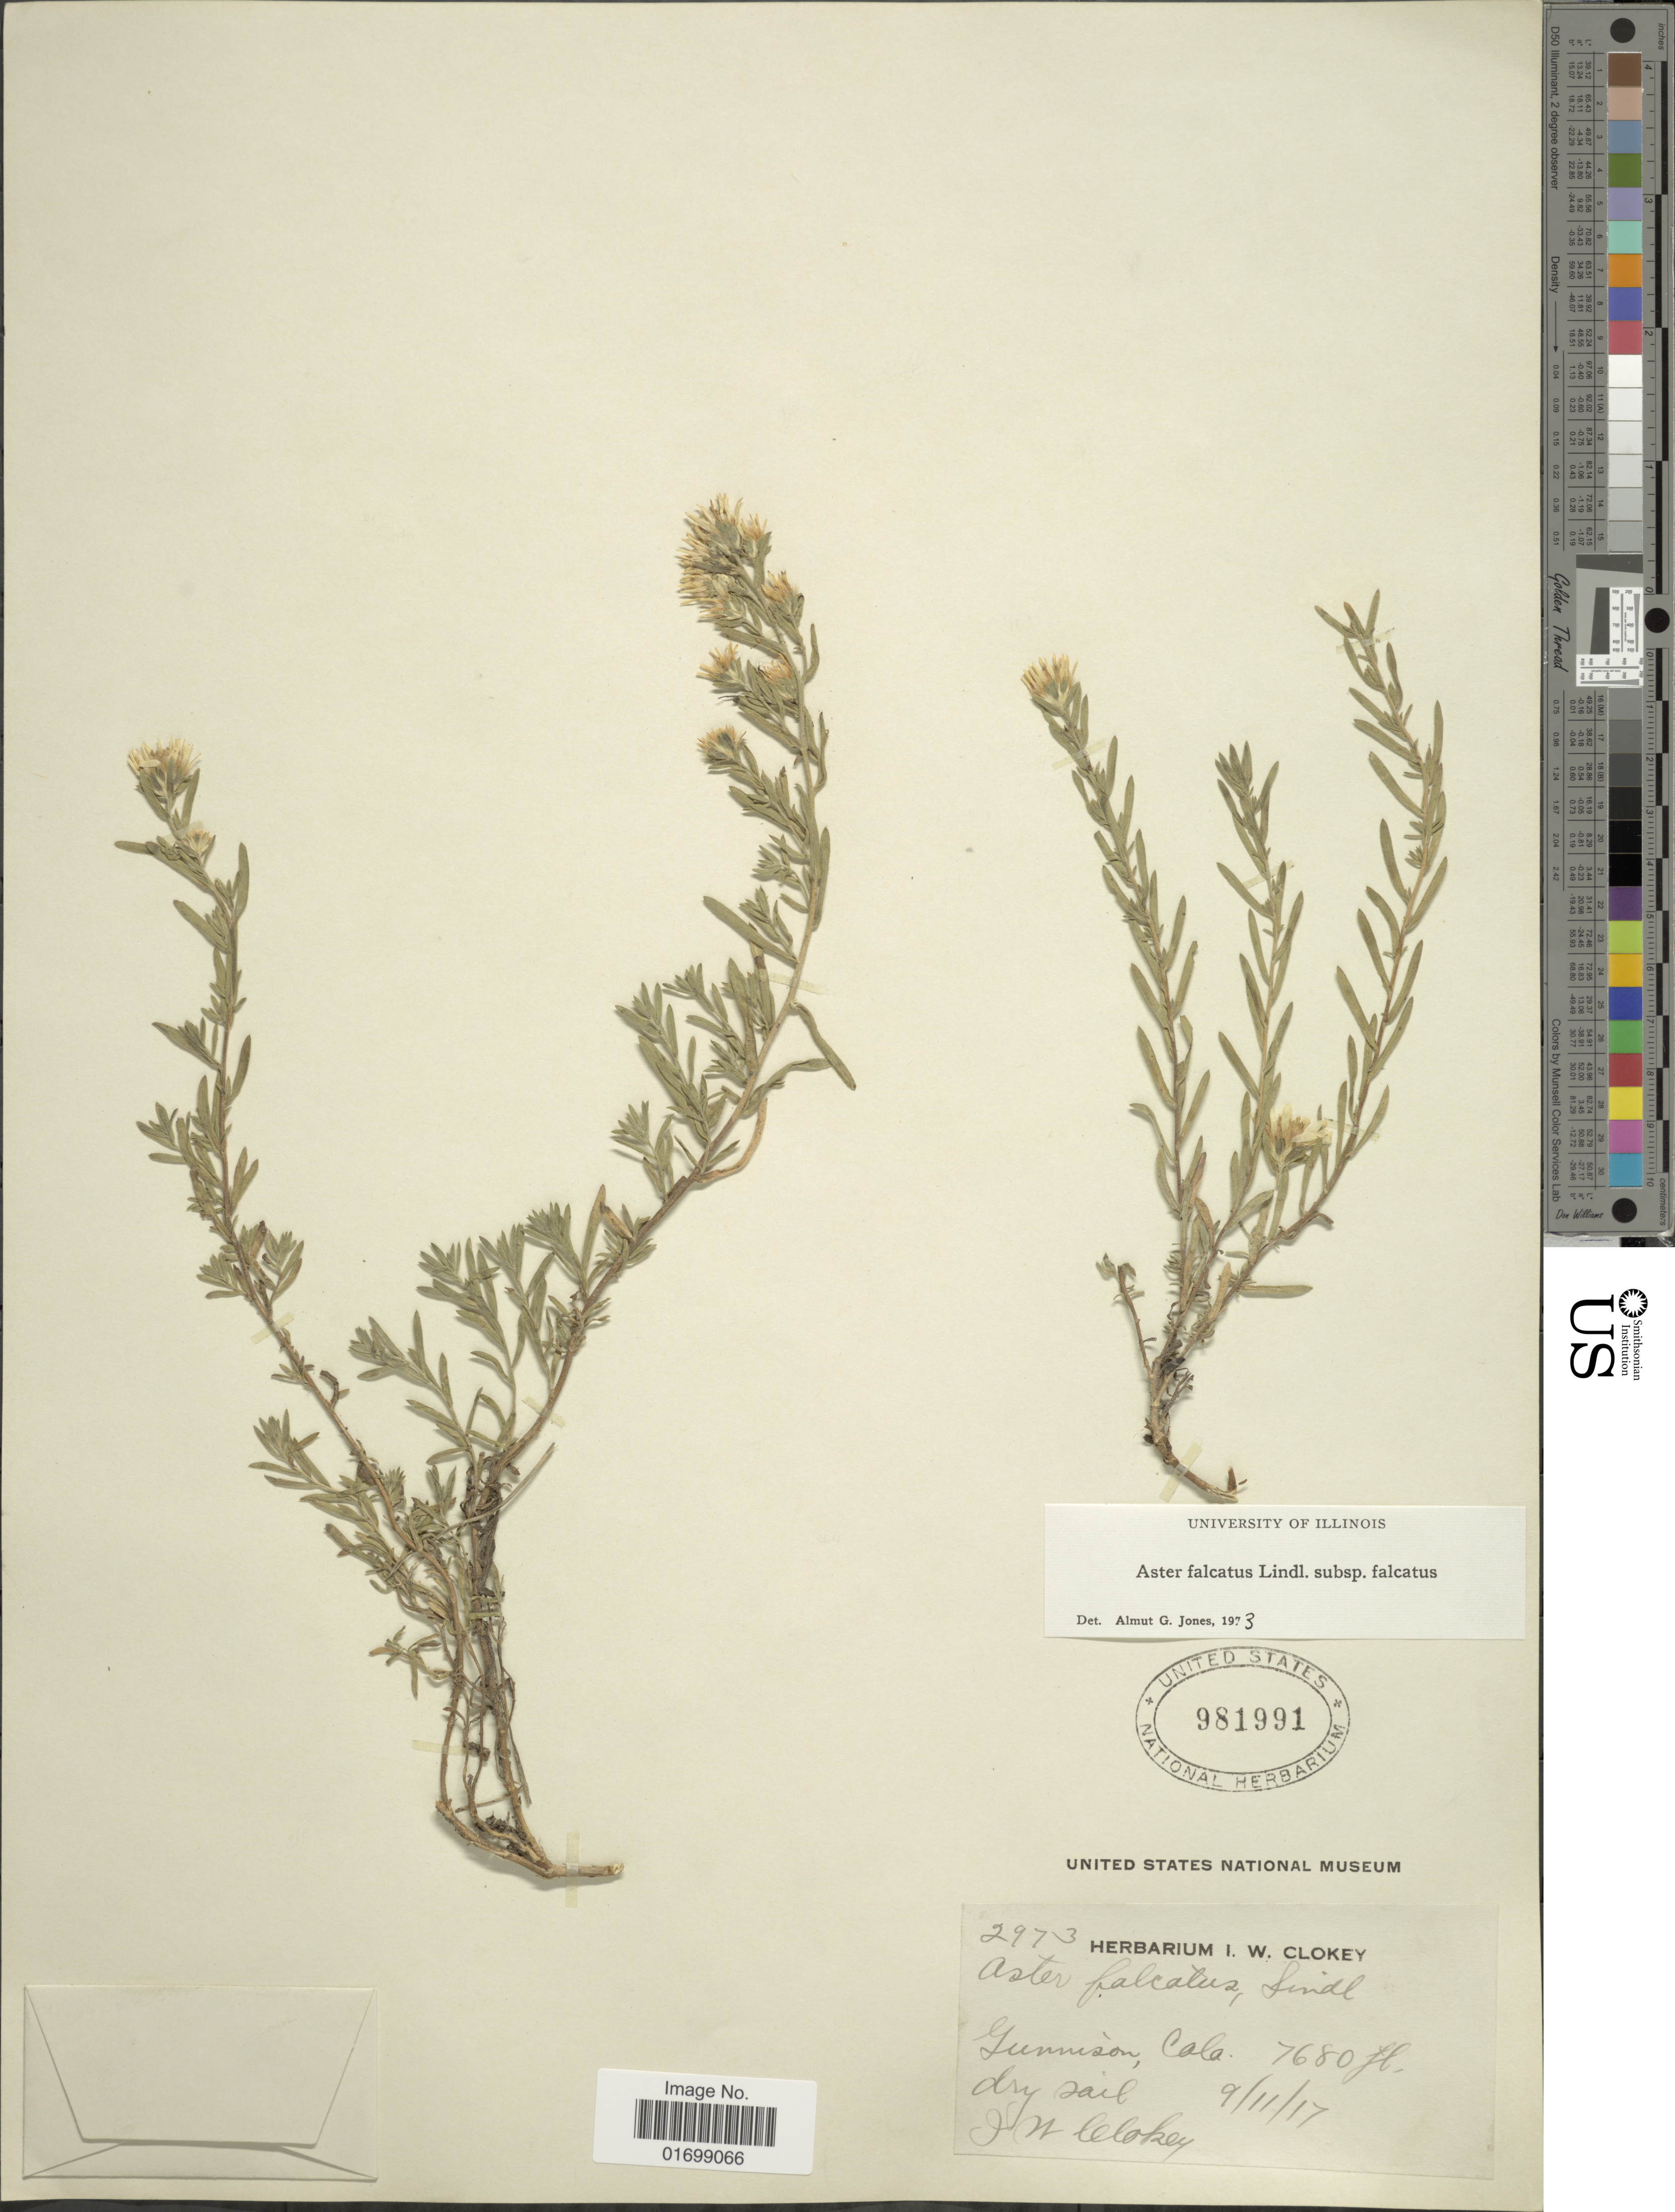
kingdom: Plantae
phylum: Tracheophyta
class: Magnoliopsida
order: Asterales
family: Asteraceae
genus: Symphyotrichum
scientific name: Symphyotrichum falcatum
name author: (Lindl. ex Lindl.) G.L. Nesom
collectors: I. W. Clokey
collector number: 2973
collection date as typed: Transcribed d/m/y: 11/9/17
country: United States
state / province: Colorado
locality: Gunnison.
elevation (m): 2341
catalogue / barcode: US 981991